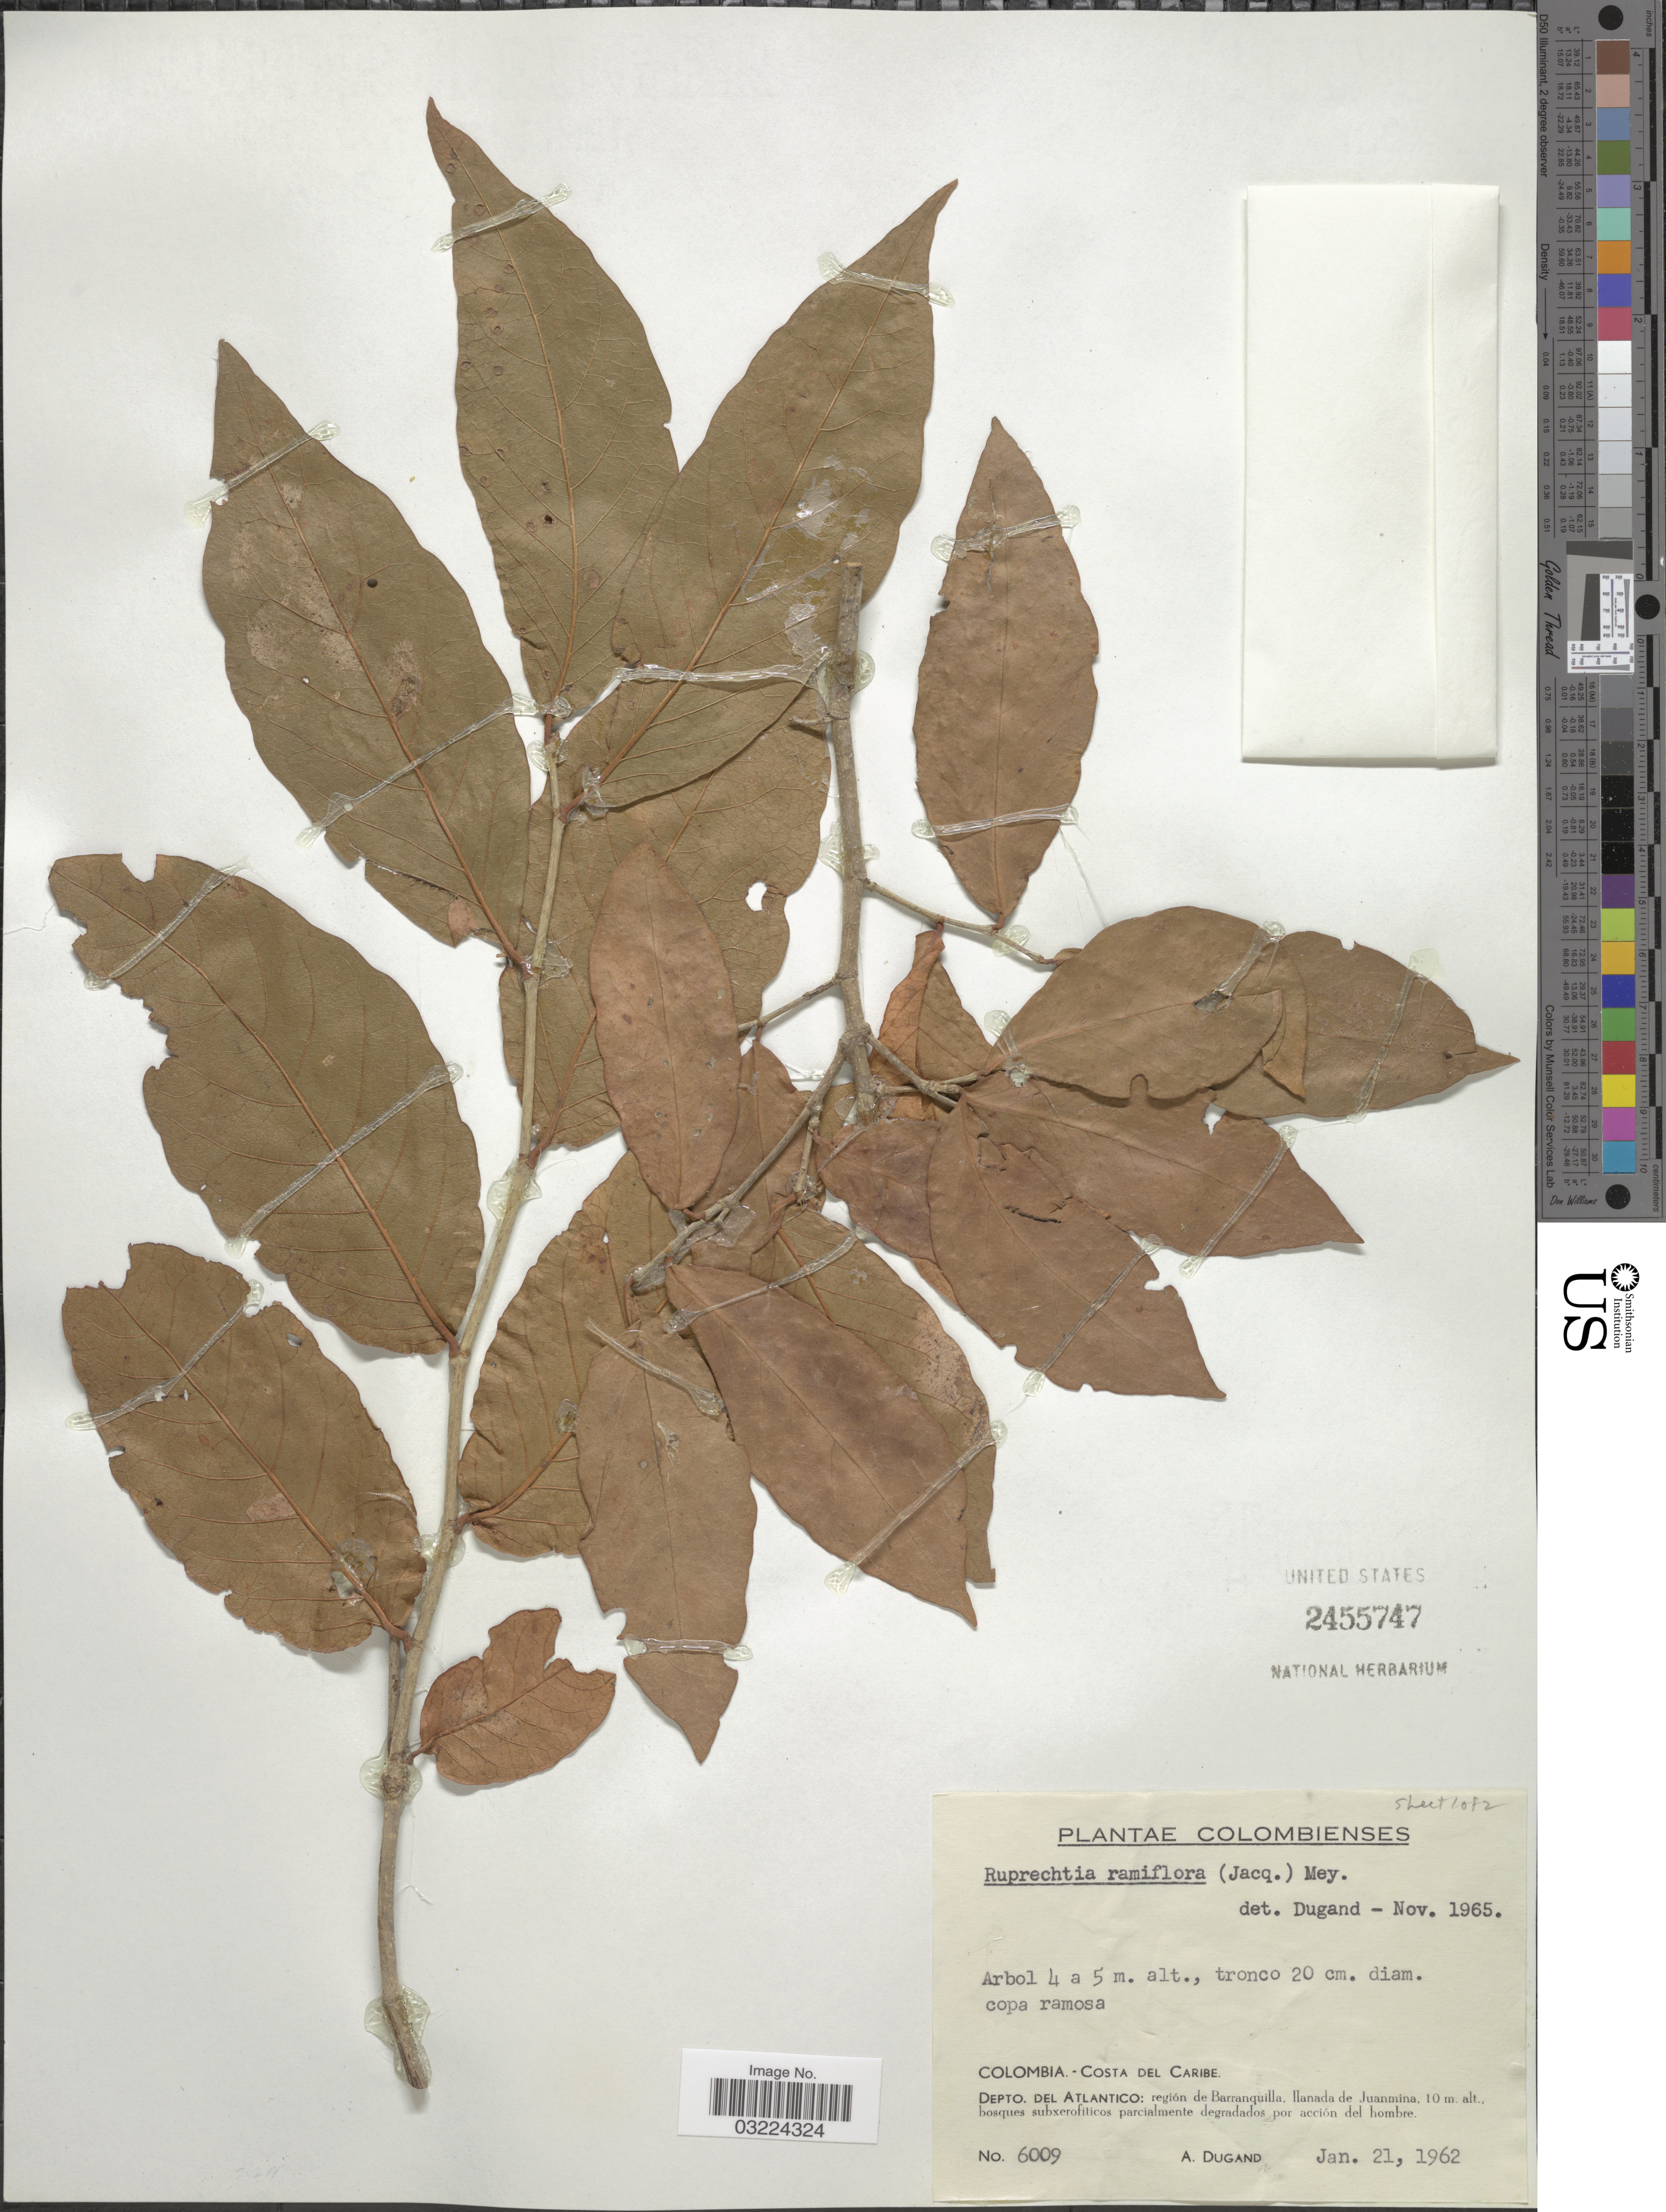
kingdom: Plantae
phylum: Tracheophyta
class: Magnoliopsida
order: Caryophyllales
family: Polygonaceae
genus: Ruprechtia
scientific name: Ruprechtia ramiflora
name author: (Jacq.) C.A. Mey.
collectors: A. Dugand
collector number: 6009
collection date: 1962-01-21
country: Colombia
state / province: Atlántico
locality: Costa del Caribe. Depto. del Atlantico: región de Barranquilla, llanada de Juanmina.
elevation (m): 10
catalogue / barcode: US 2455747